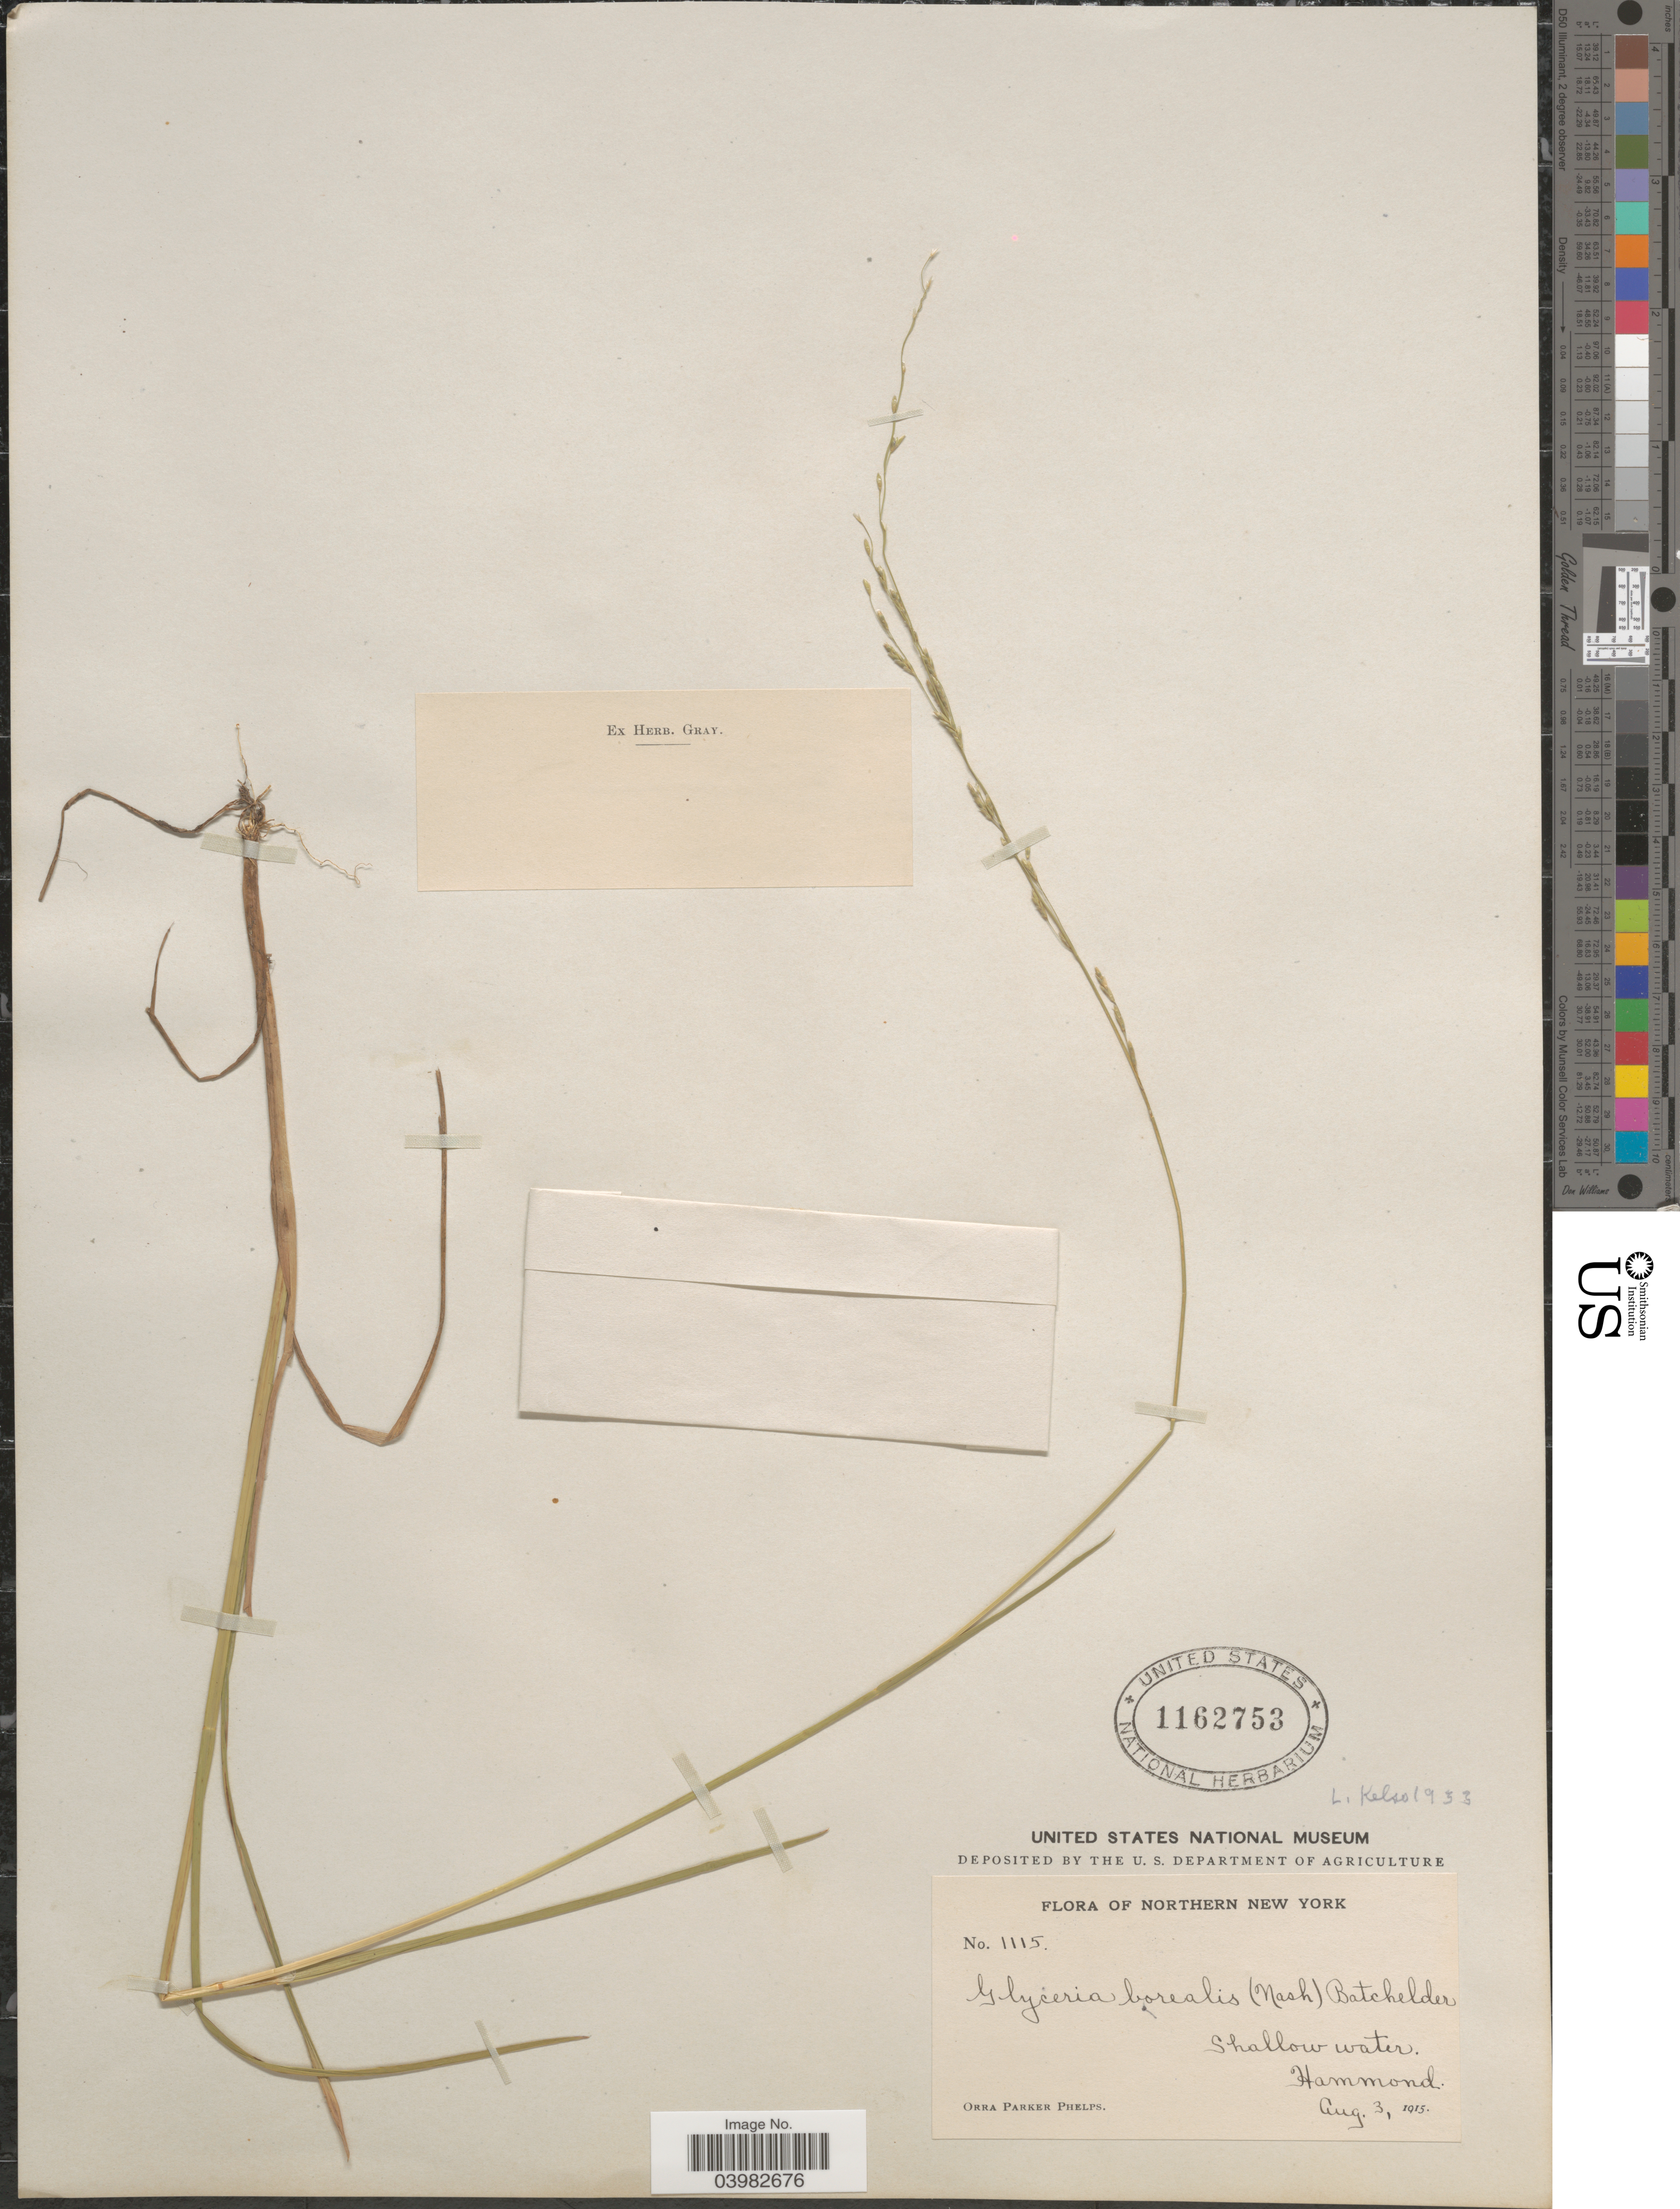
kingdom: Plantae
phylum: Tracheophyta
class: Liliopsida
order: Poales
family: Poaceae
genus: Glyceria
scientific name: Glyceria borealis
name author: (Nash) Batchelder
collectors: O. P. Phelps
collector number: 1115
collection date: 1915-08-03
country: United States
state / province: New York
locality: Northern New York. Shallow water. Hammond.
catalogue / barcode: US 1162753